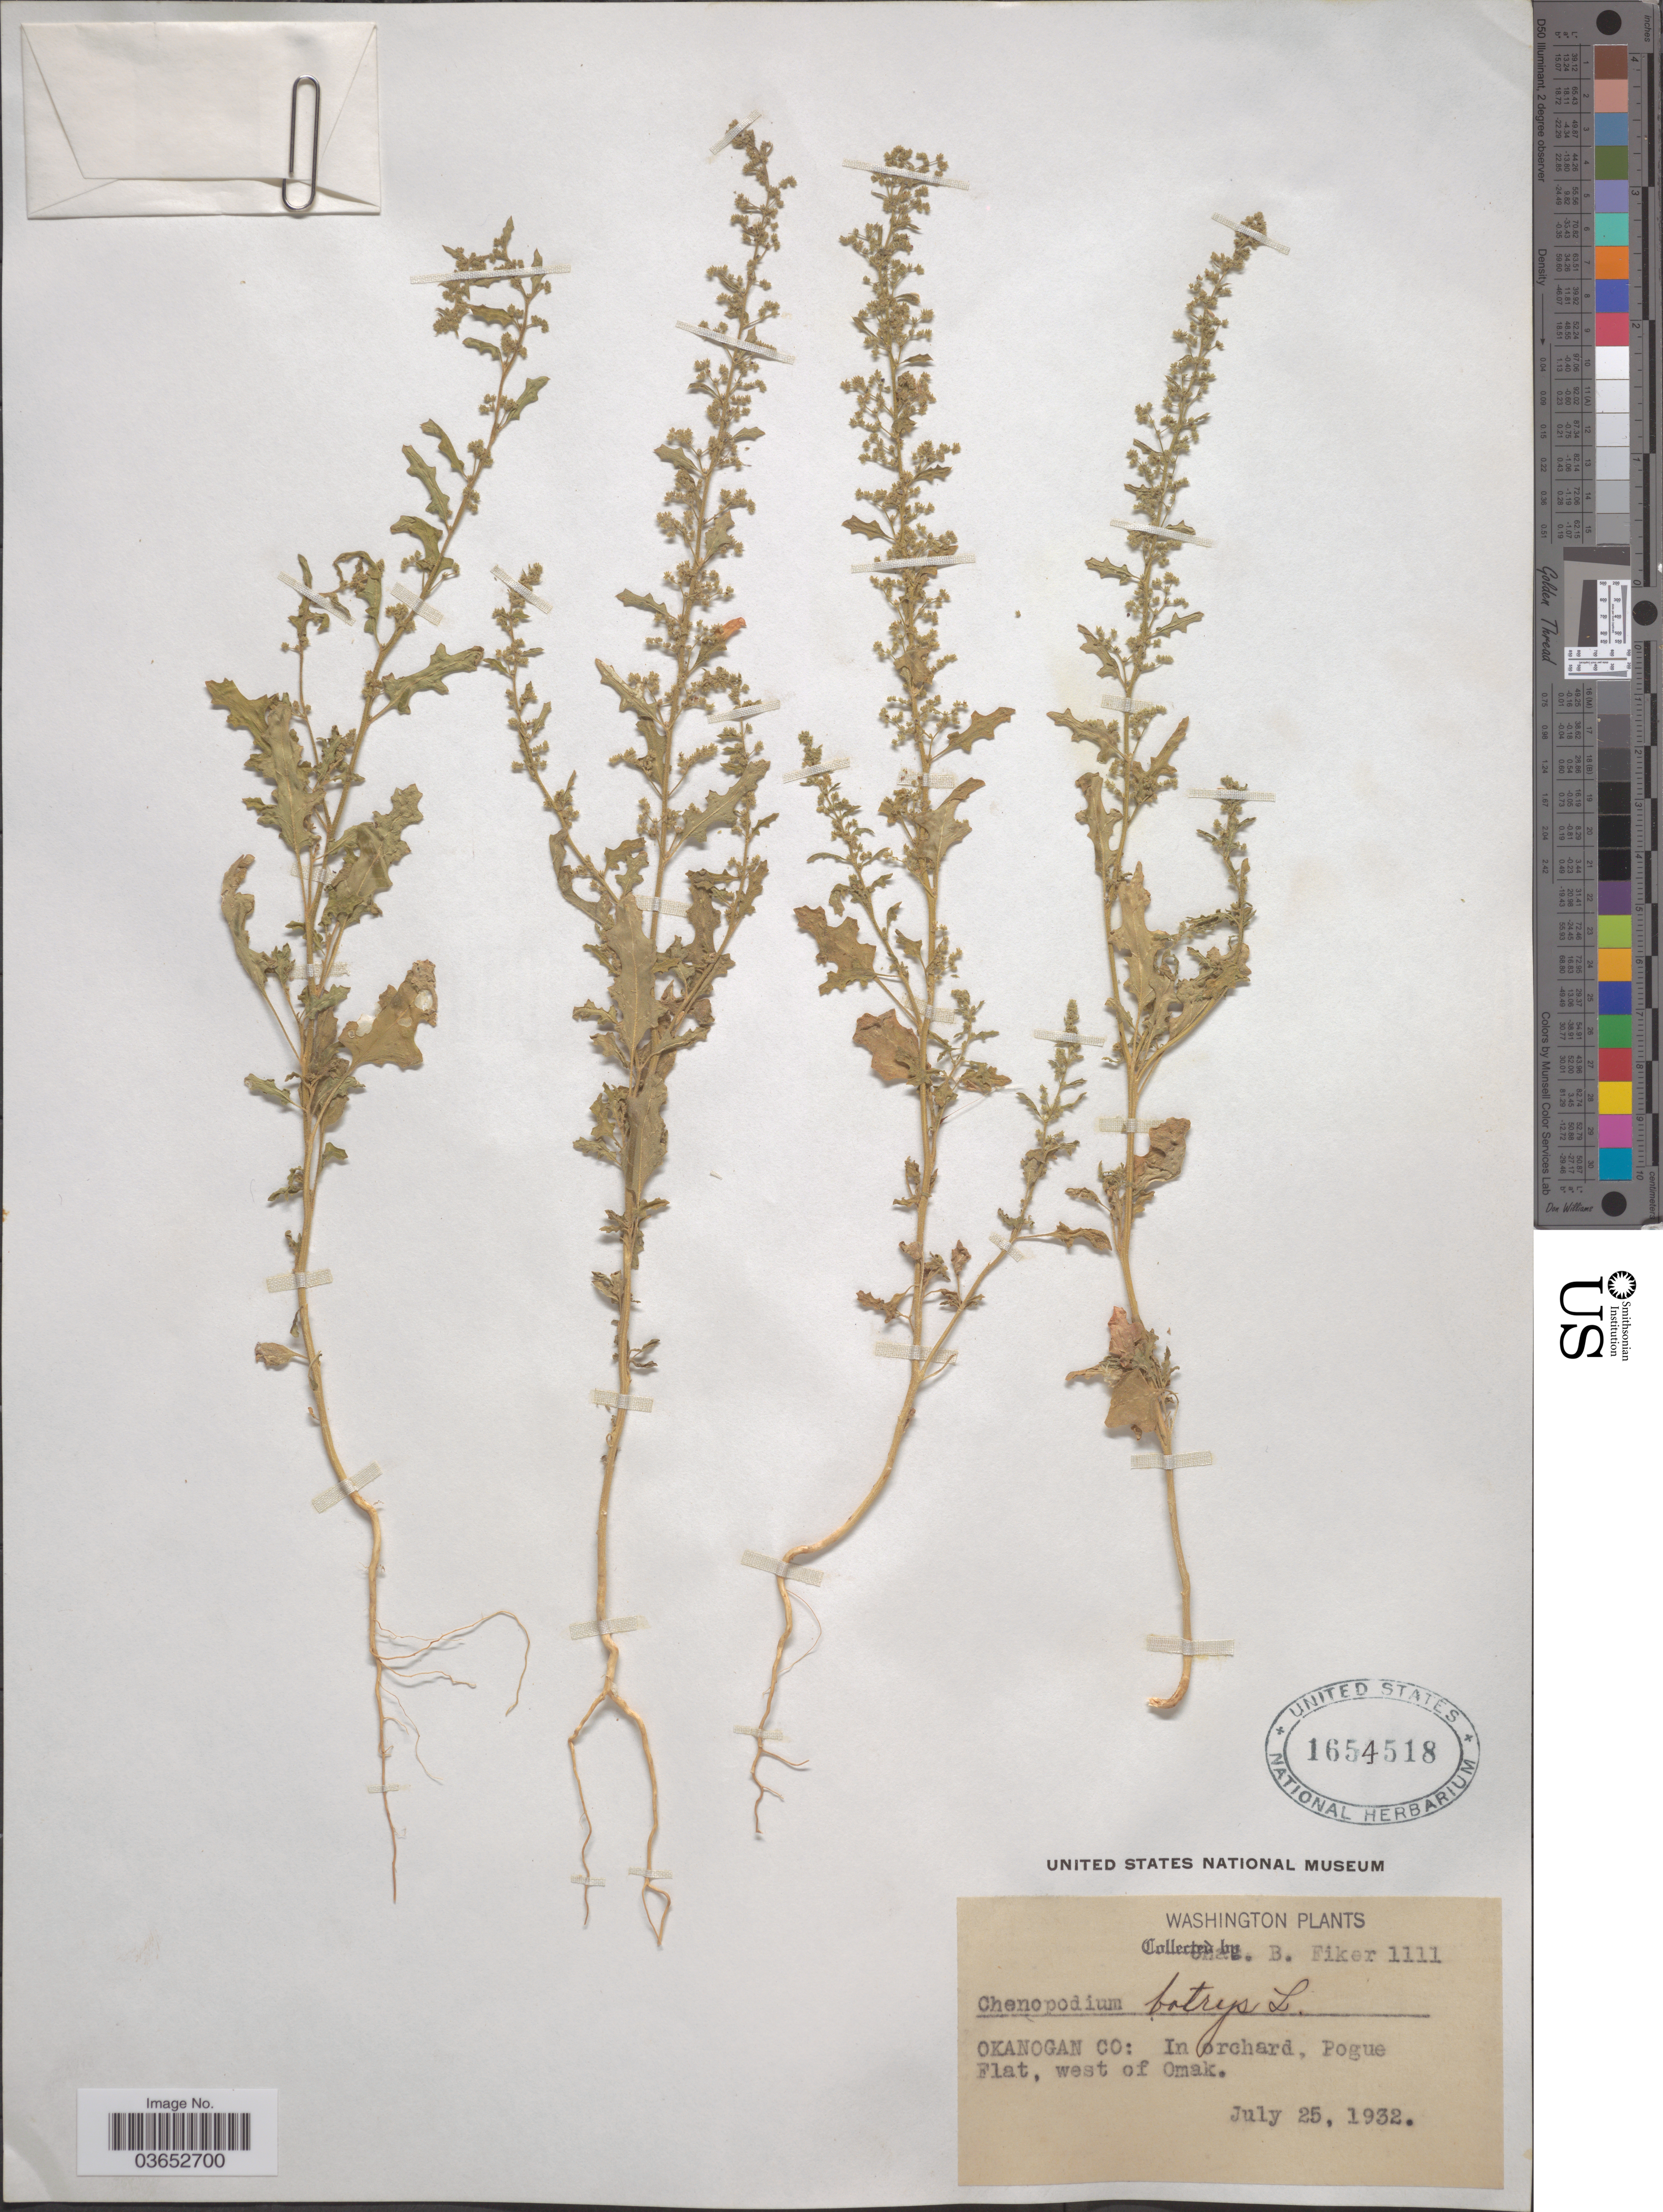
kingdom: Plantae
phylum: Tracheophyta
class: Magnoliopsida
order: Caryophyllales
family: Amaranthaceae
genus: Chenopodium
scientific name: Chenopodium botrys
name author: L.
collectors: C. Fiker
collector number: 1111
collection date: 1932-07-25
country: United States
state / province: Washington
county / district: Okanogan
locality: Okanogan Co: Pogue Flat, west of Omak.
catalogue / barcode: US 1654518